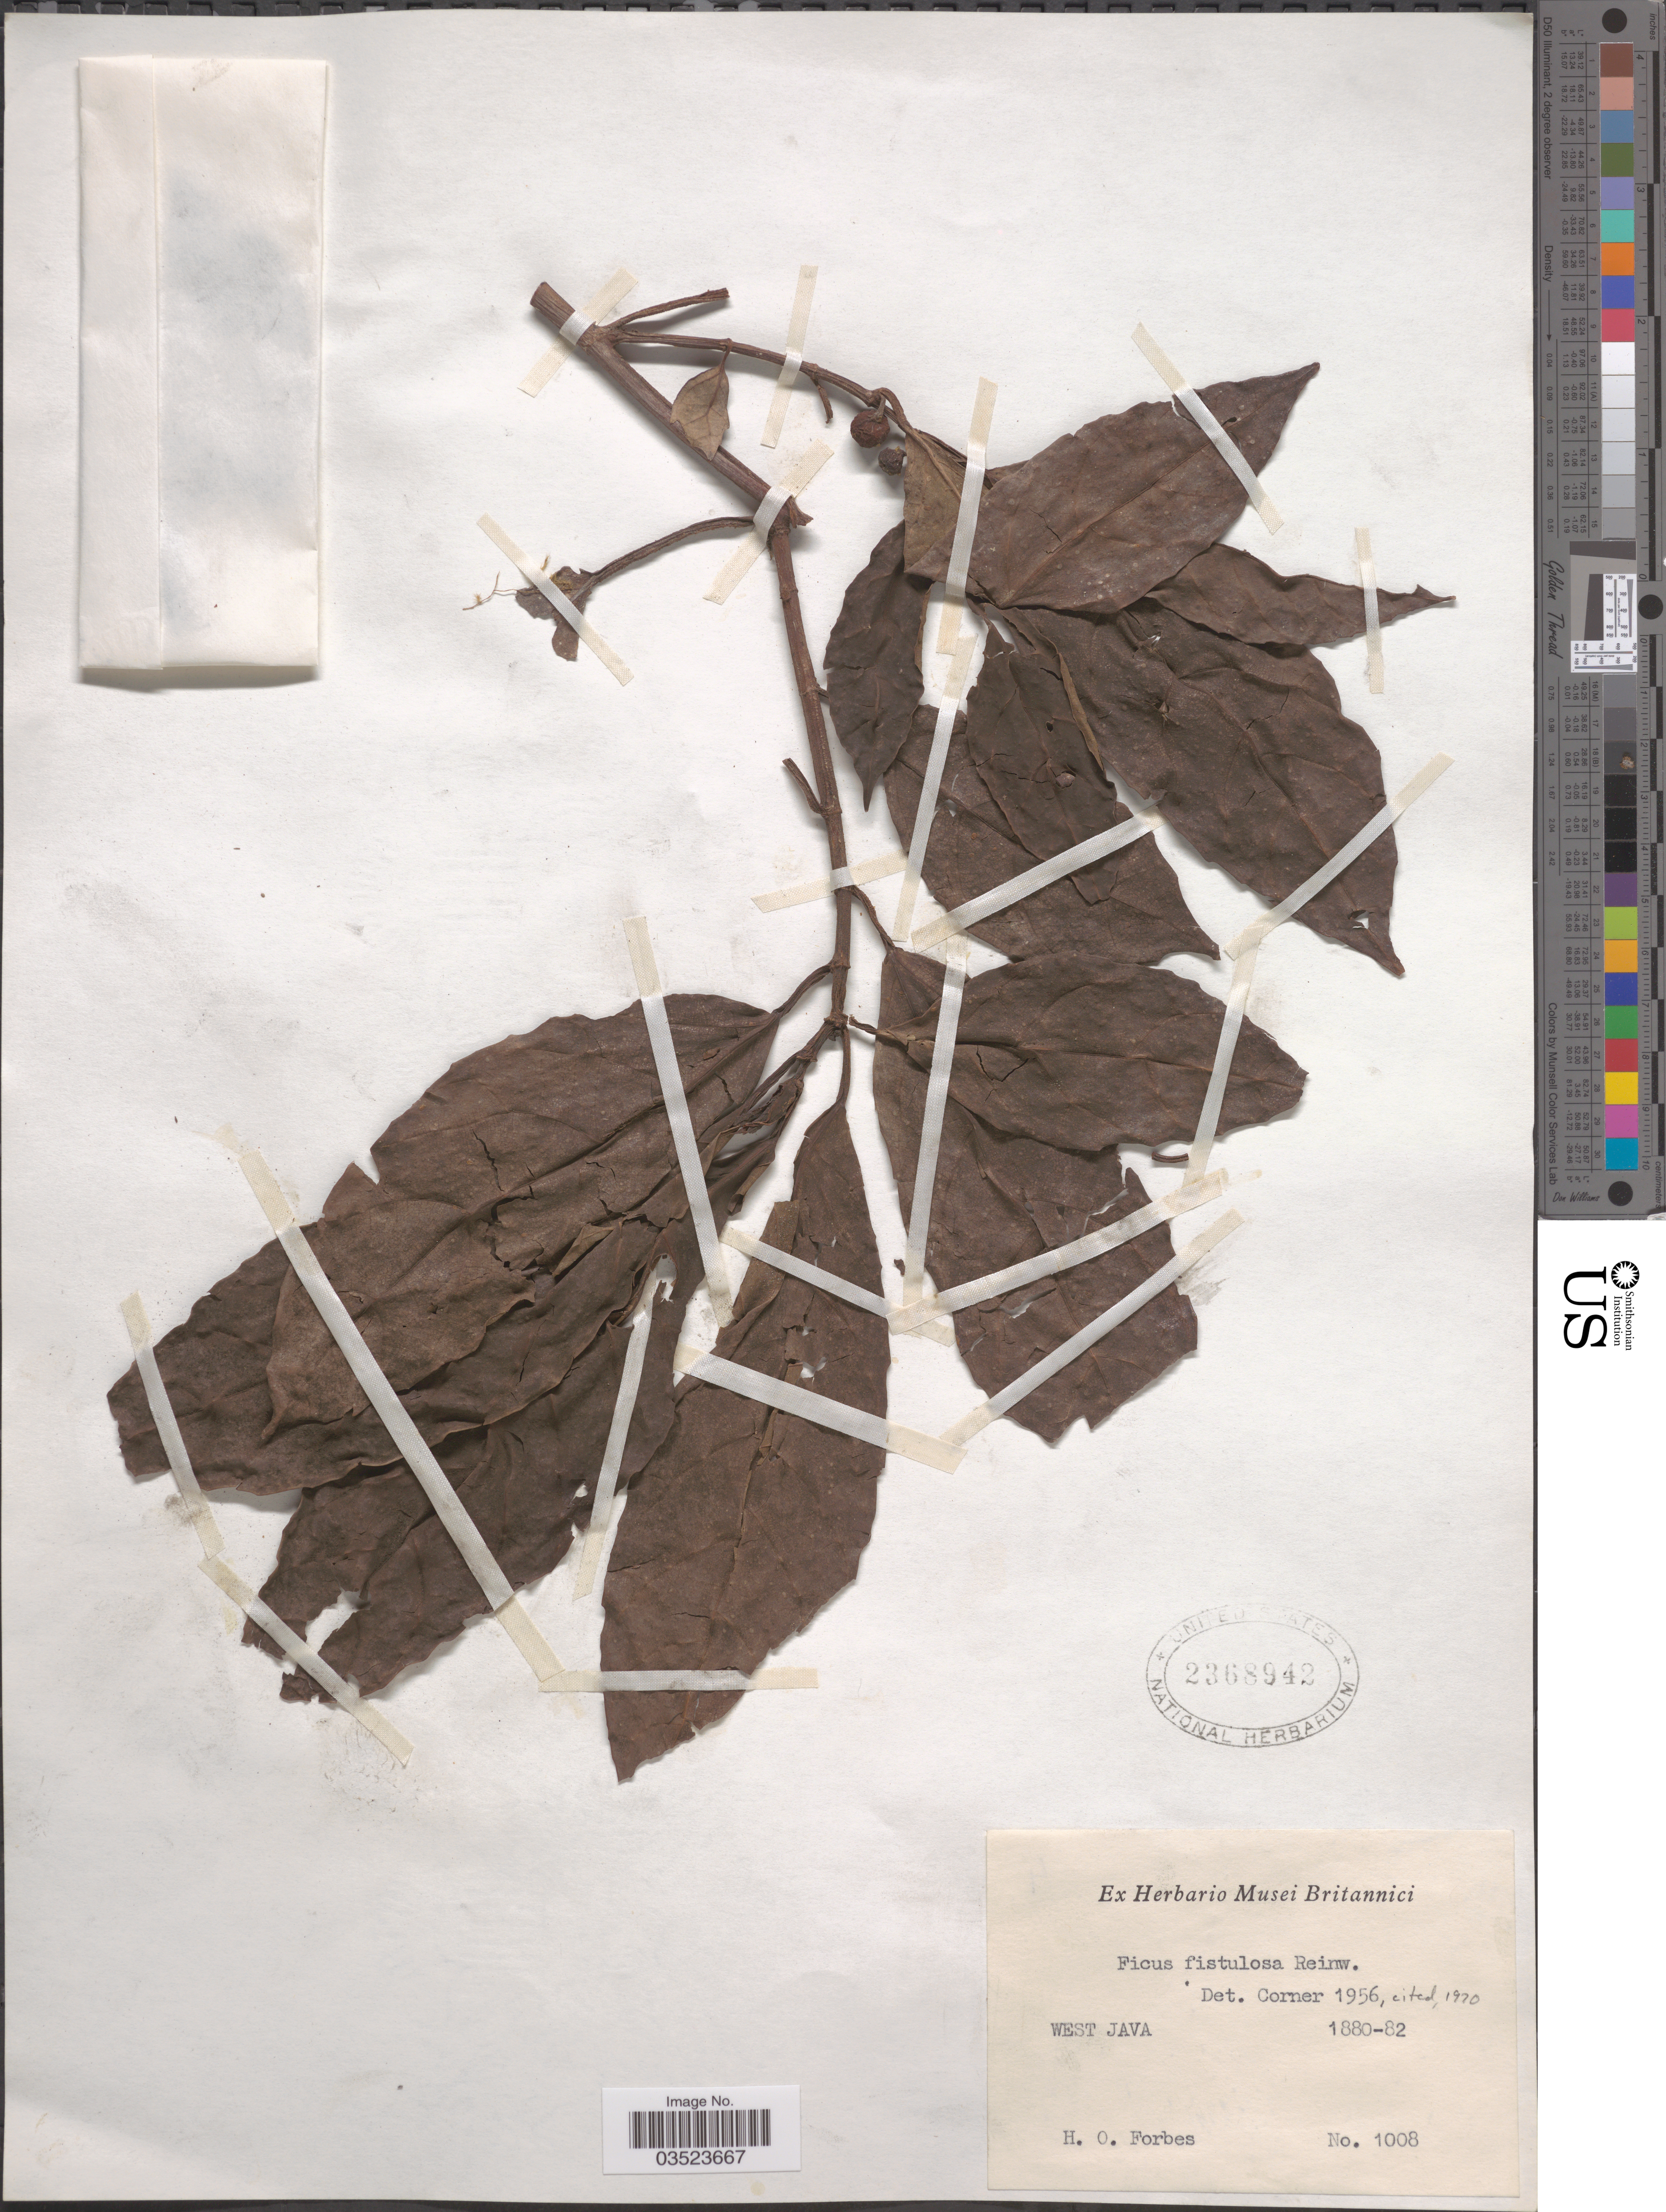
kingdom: Plantae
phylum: Tracheophyta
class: Magnoliopsida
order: Rosales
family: Moraceae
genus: Ficus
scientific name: Ficus fistulosa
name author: Reinw. ex Blume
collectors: H. O. Forbes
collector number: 1008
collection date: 1880/1882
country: Indonesia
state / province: Java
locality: West Java.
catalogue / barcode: US 2368942